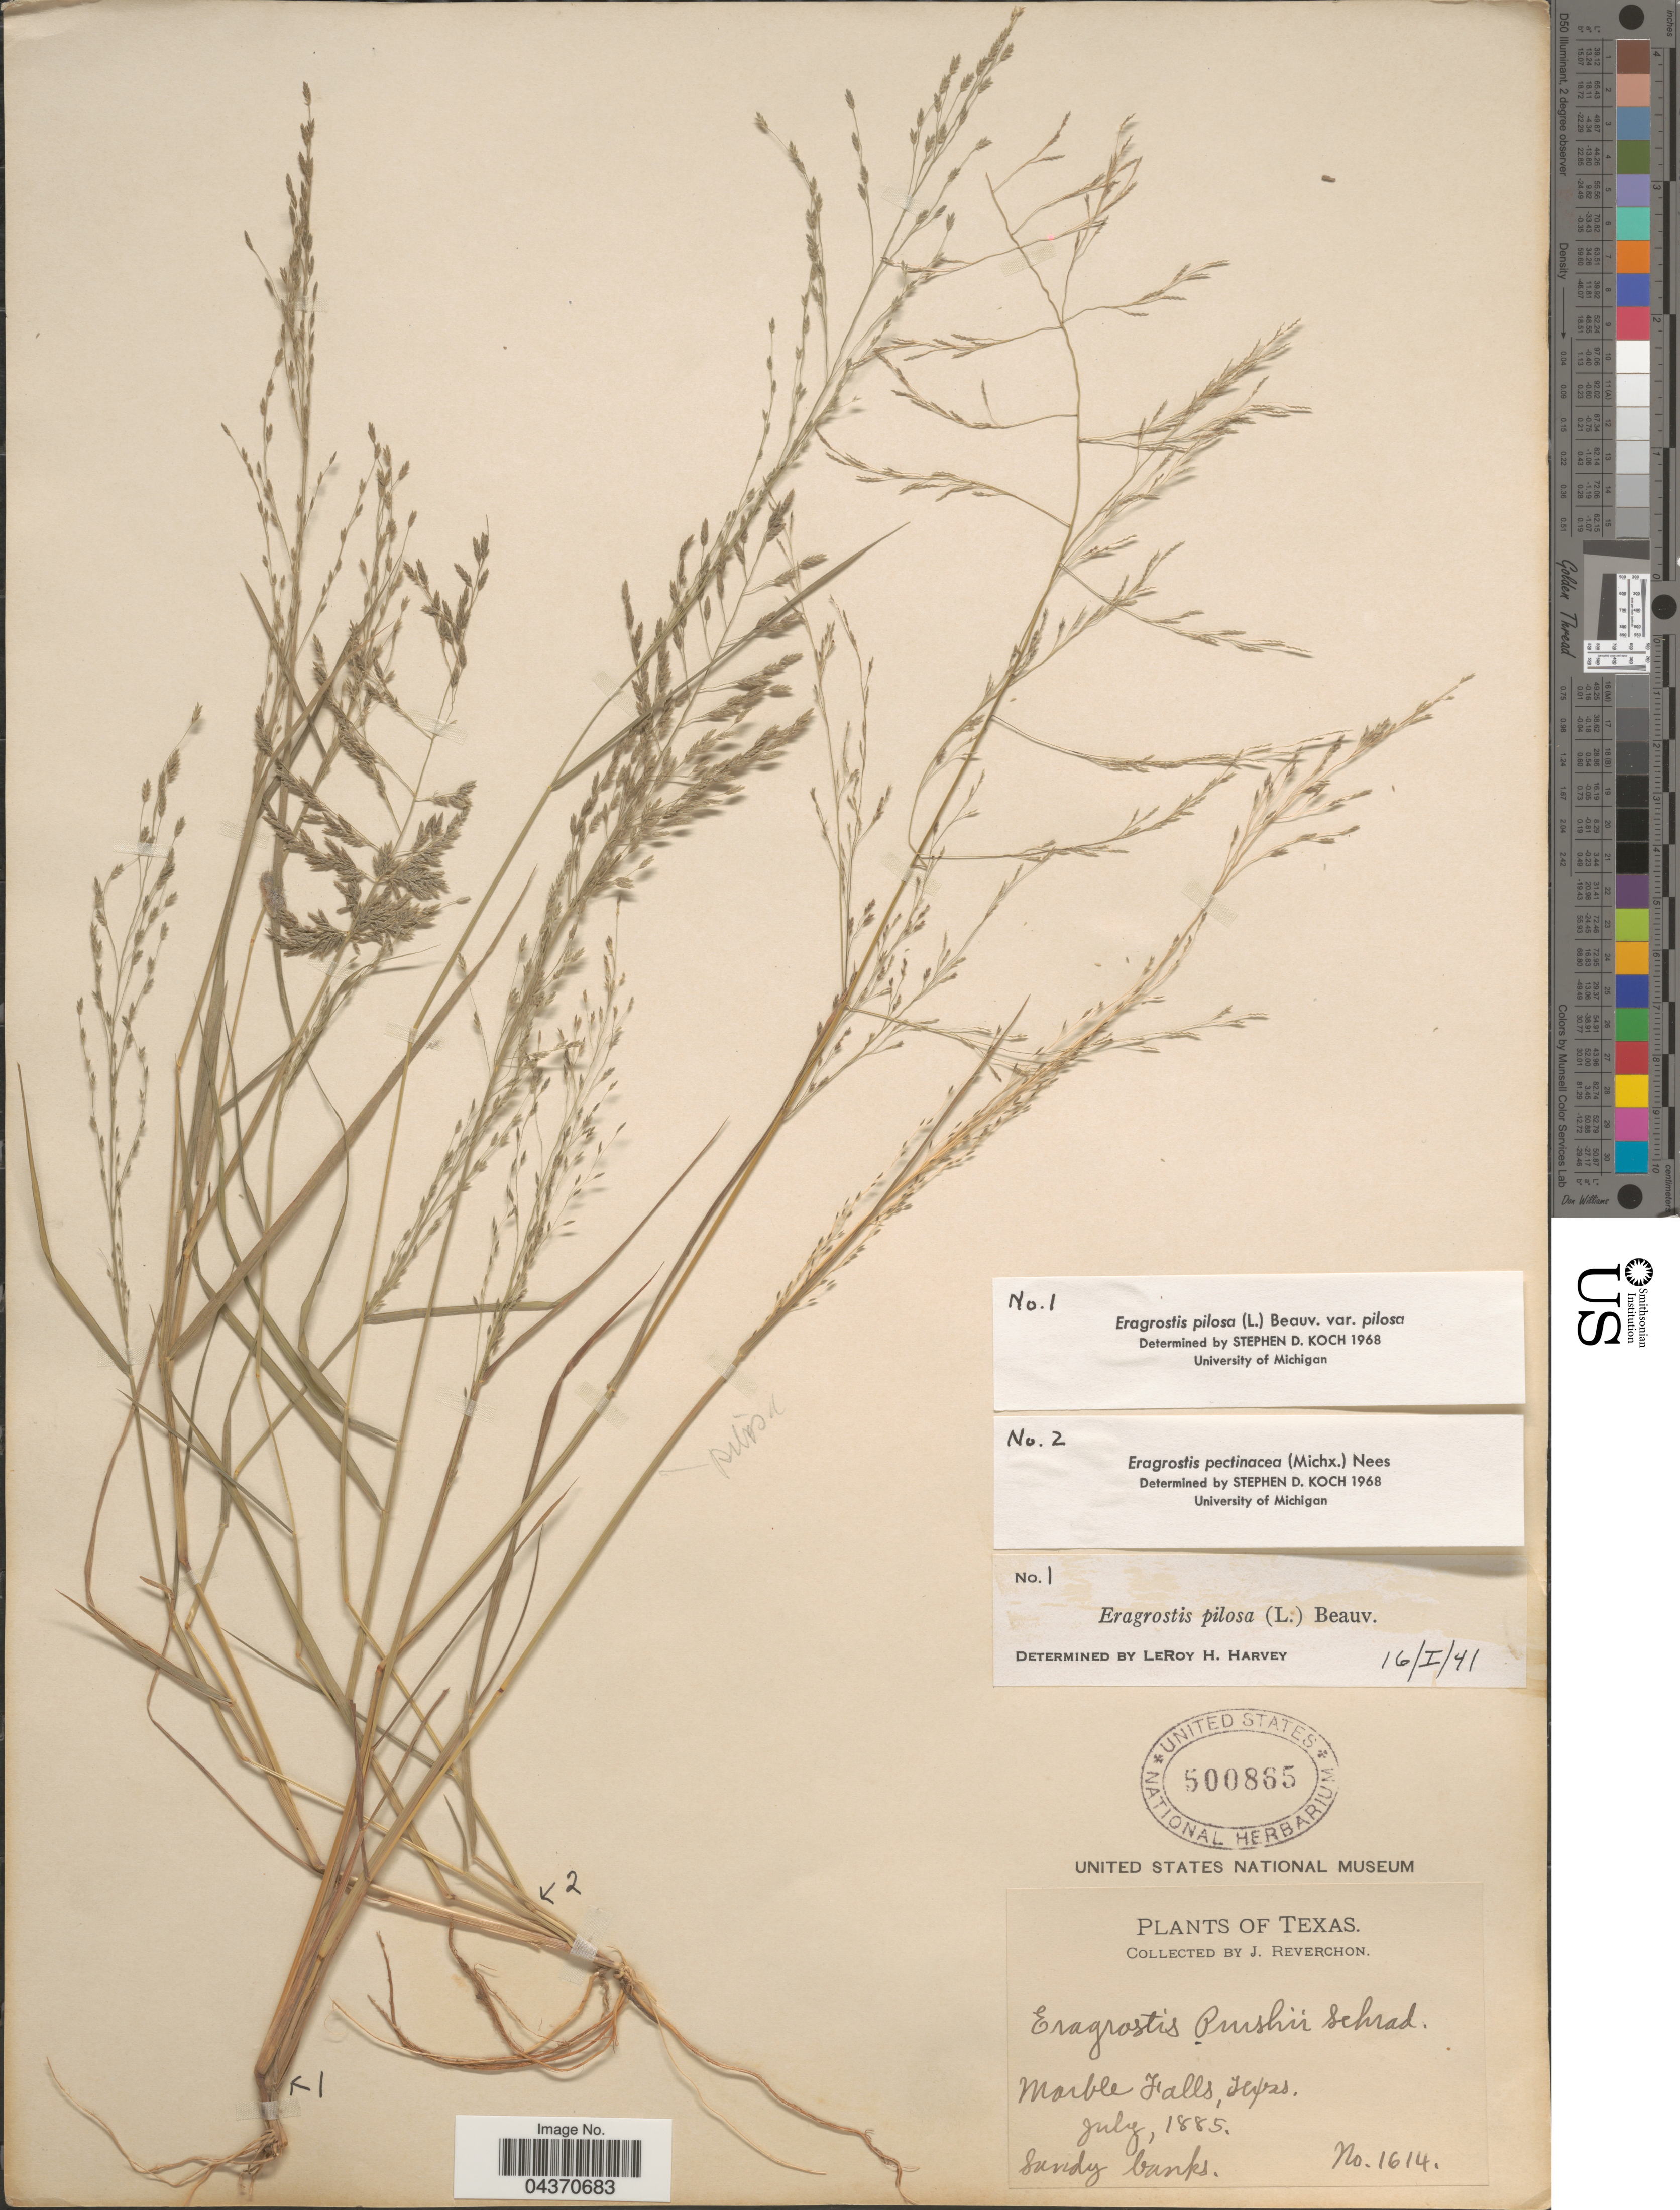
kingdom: Plantae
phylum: Tracheophyta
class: Liliopsida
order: Poales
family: Poaceae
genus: Eragrostis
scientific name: Eragrostis pilosa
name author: (L.) P. Beauv.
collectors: J. Reverchon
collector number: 1614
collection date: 1885-07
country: United States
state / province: Texas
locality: Marble Falls.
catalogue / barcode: US 500865